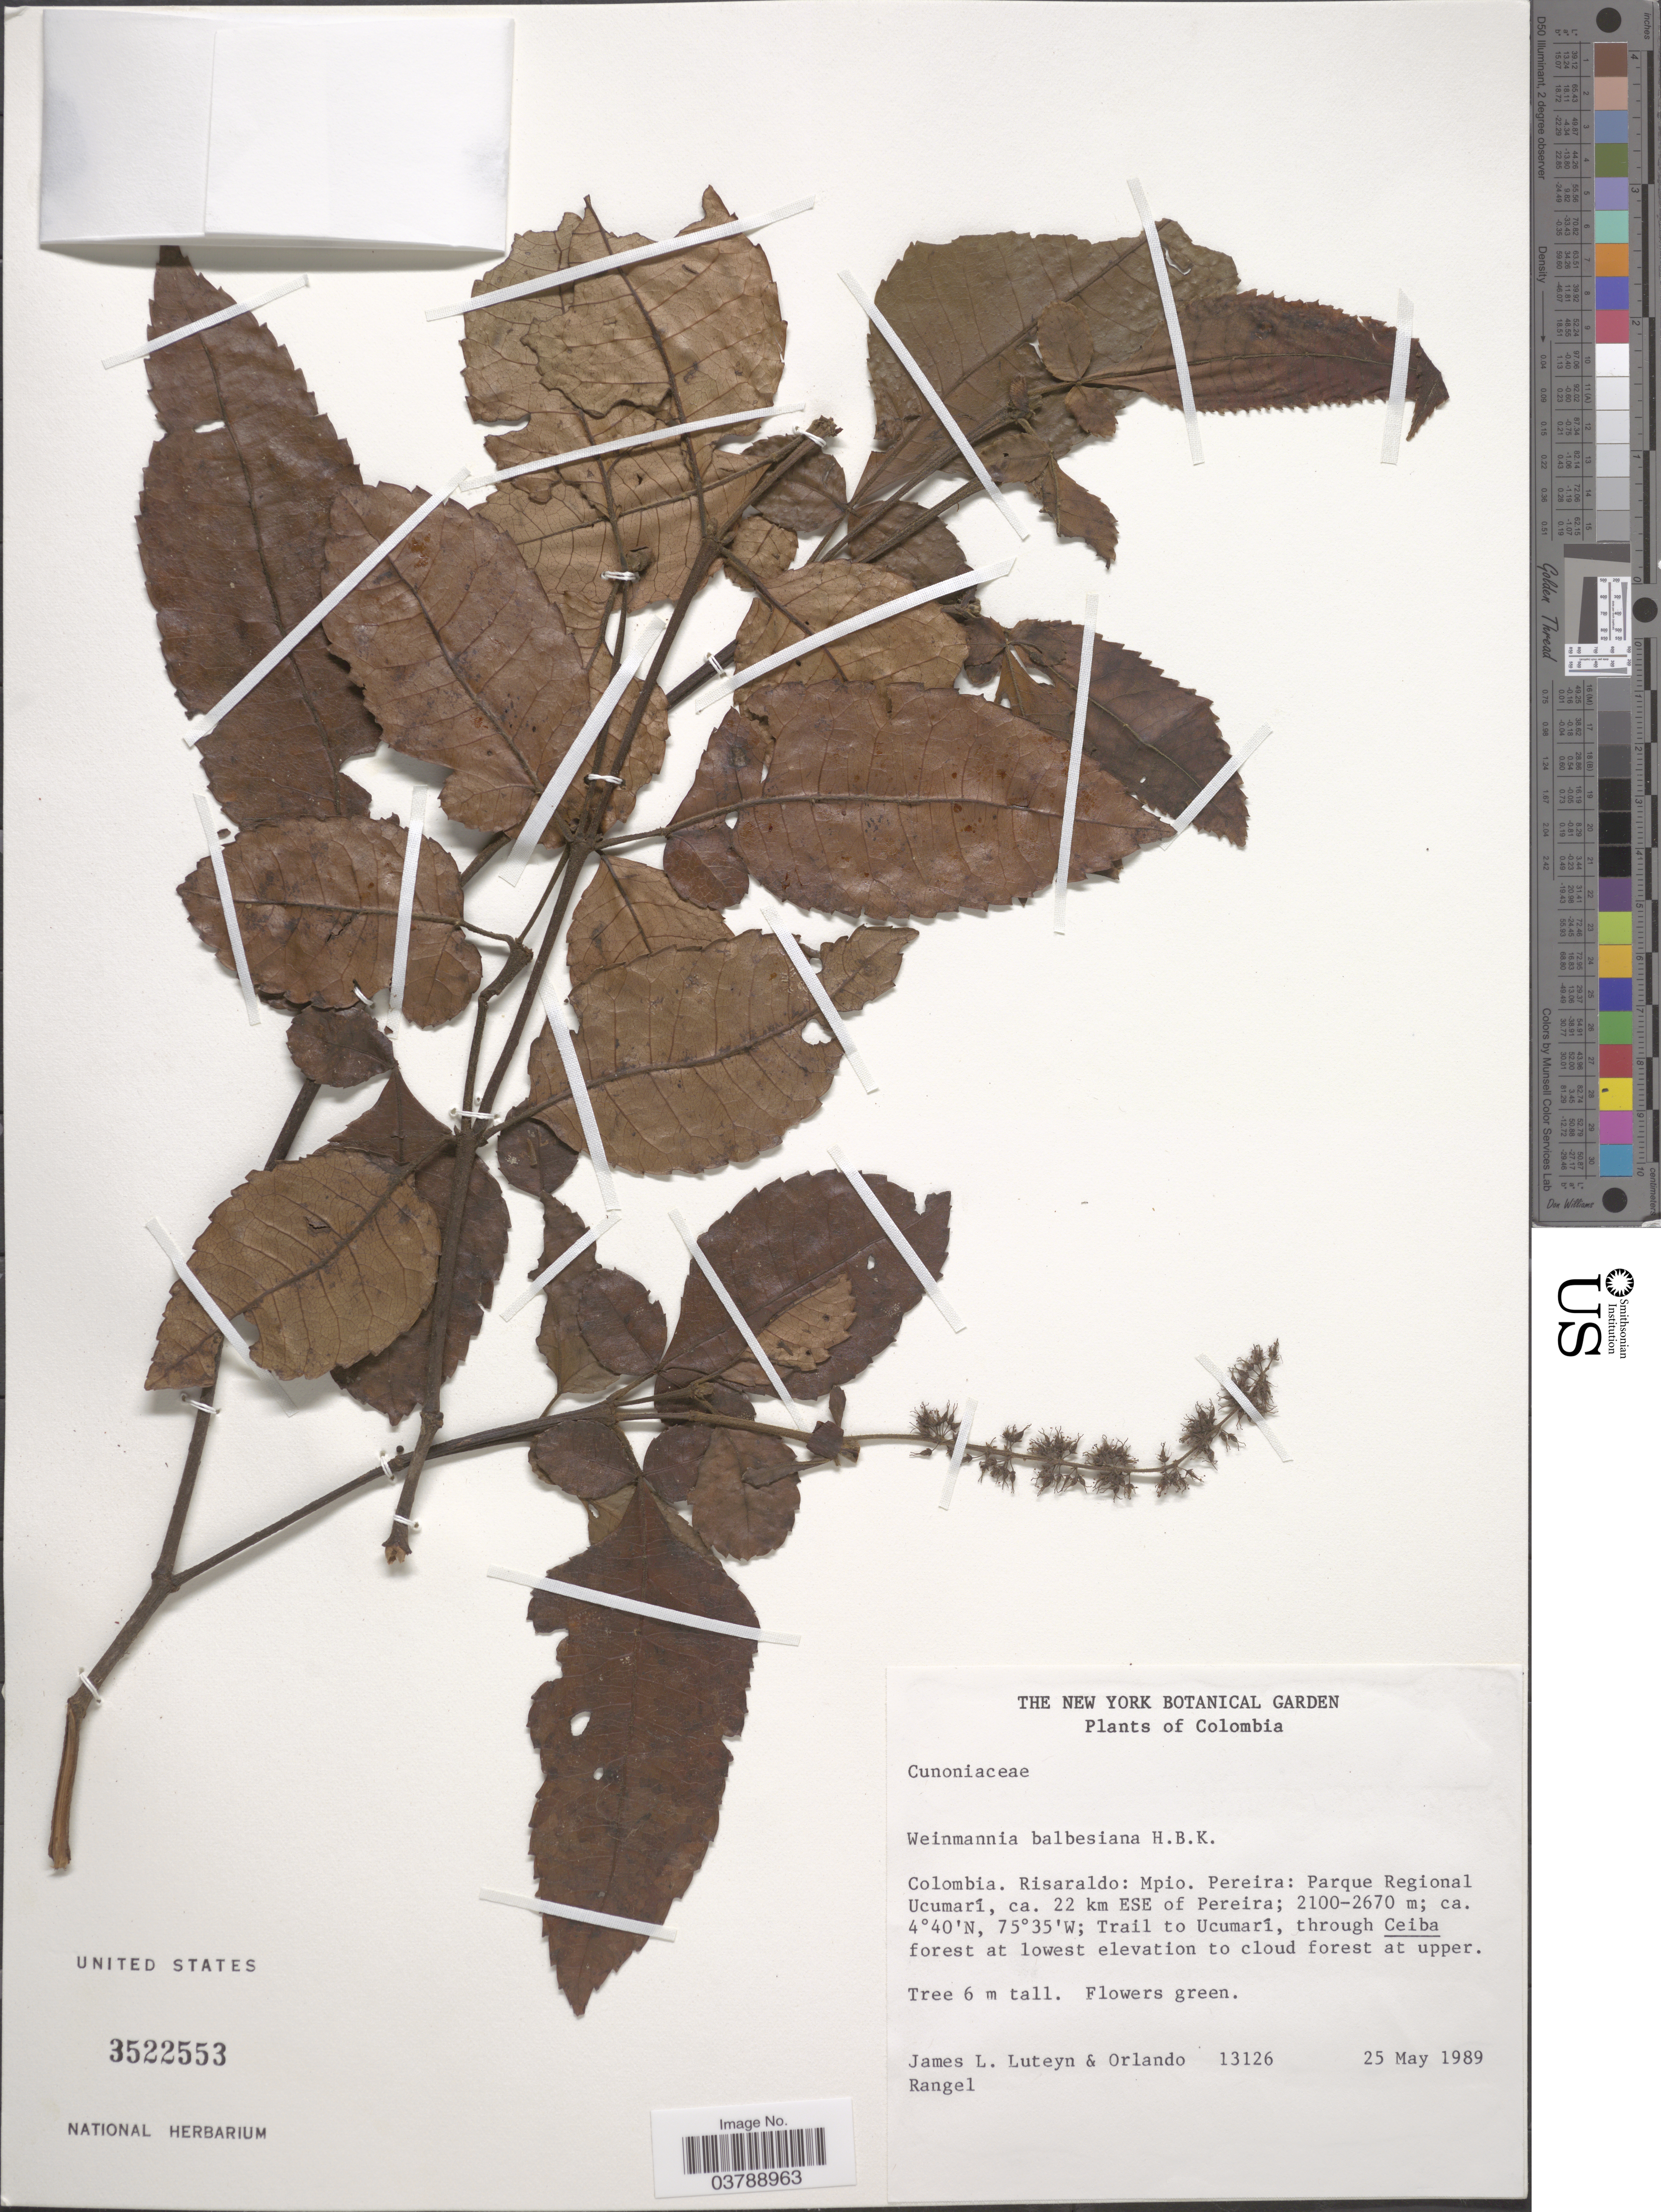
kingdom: Plantae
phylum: Tracheophyta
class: Magnoliopsida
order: Oxalidales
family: Cunoniaceae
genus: Weinmannia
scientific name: Weinmannia balbisiana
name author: Kunth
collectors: J. Luteyn & O. Rangel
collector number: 13126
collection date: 1989-05-25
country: Colombia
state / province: Risaralda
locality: Mpio. Pereira: parque Regional Ucumarí, ca. 22 km ESE of Pereira. Trail to Ucumarí, through Ceiba forest at lowest elevation to cloud forest at upper.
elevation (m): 2100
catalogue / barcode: US 3522553